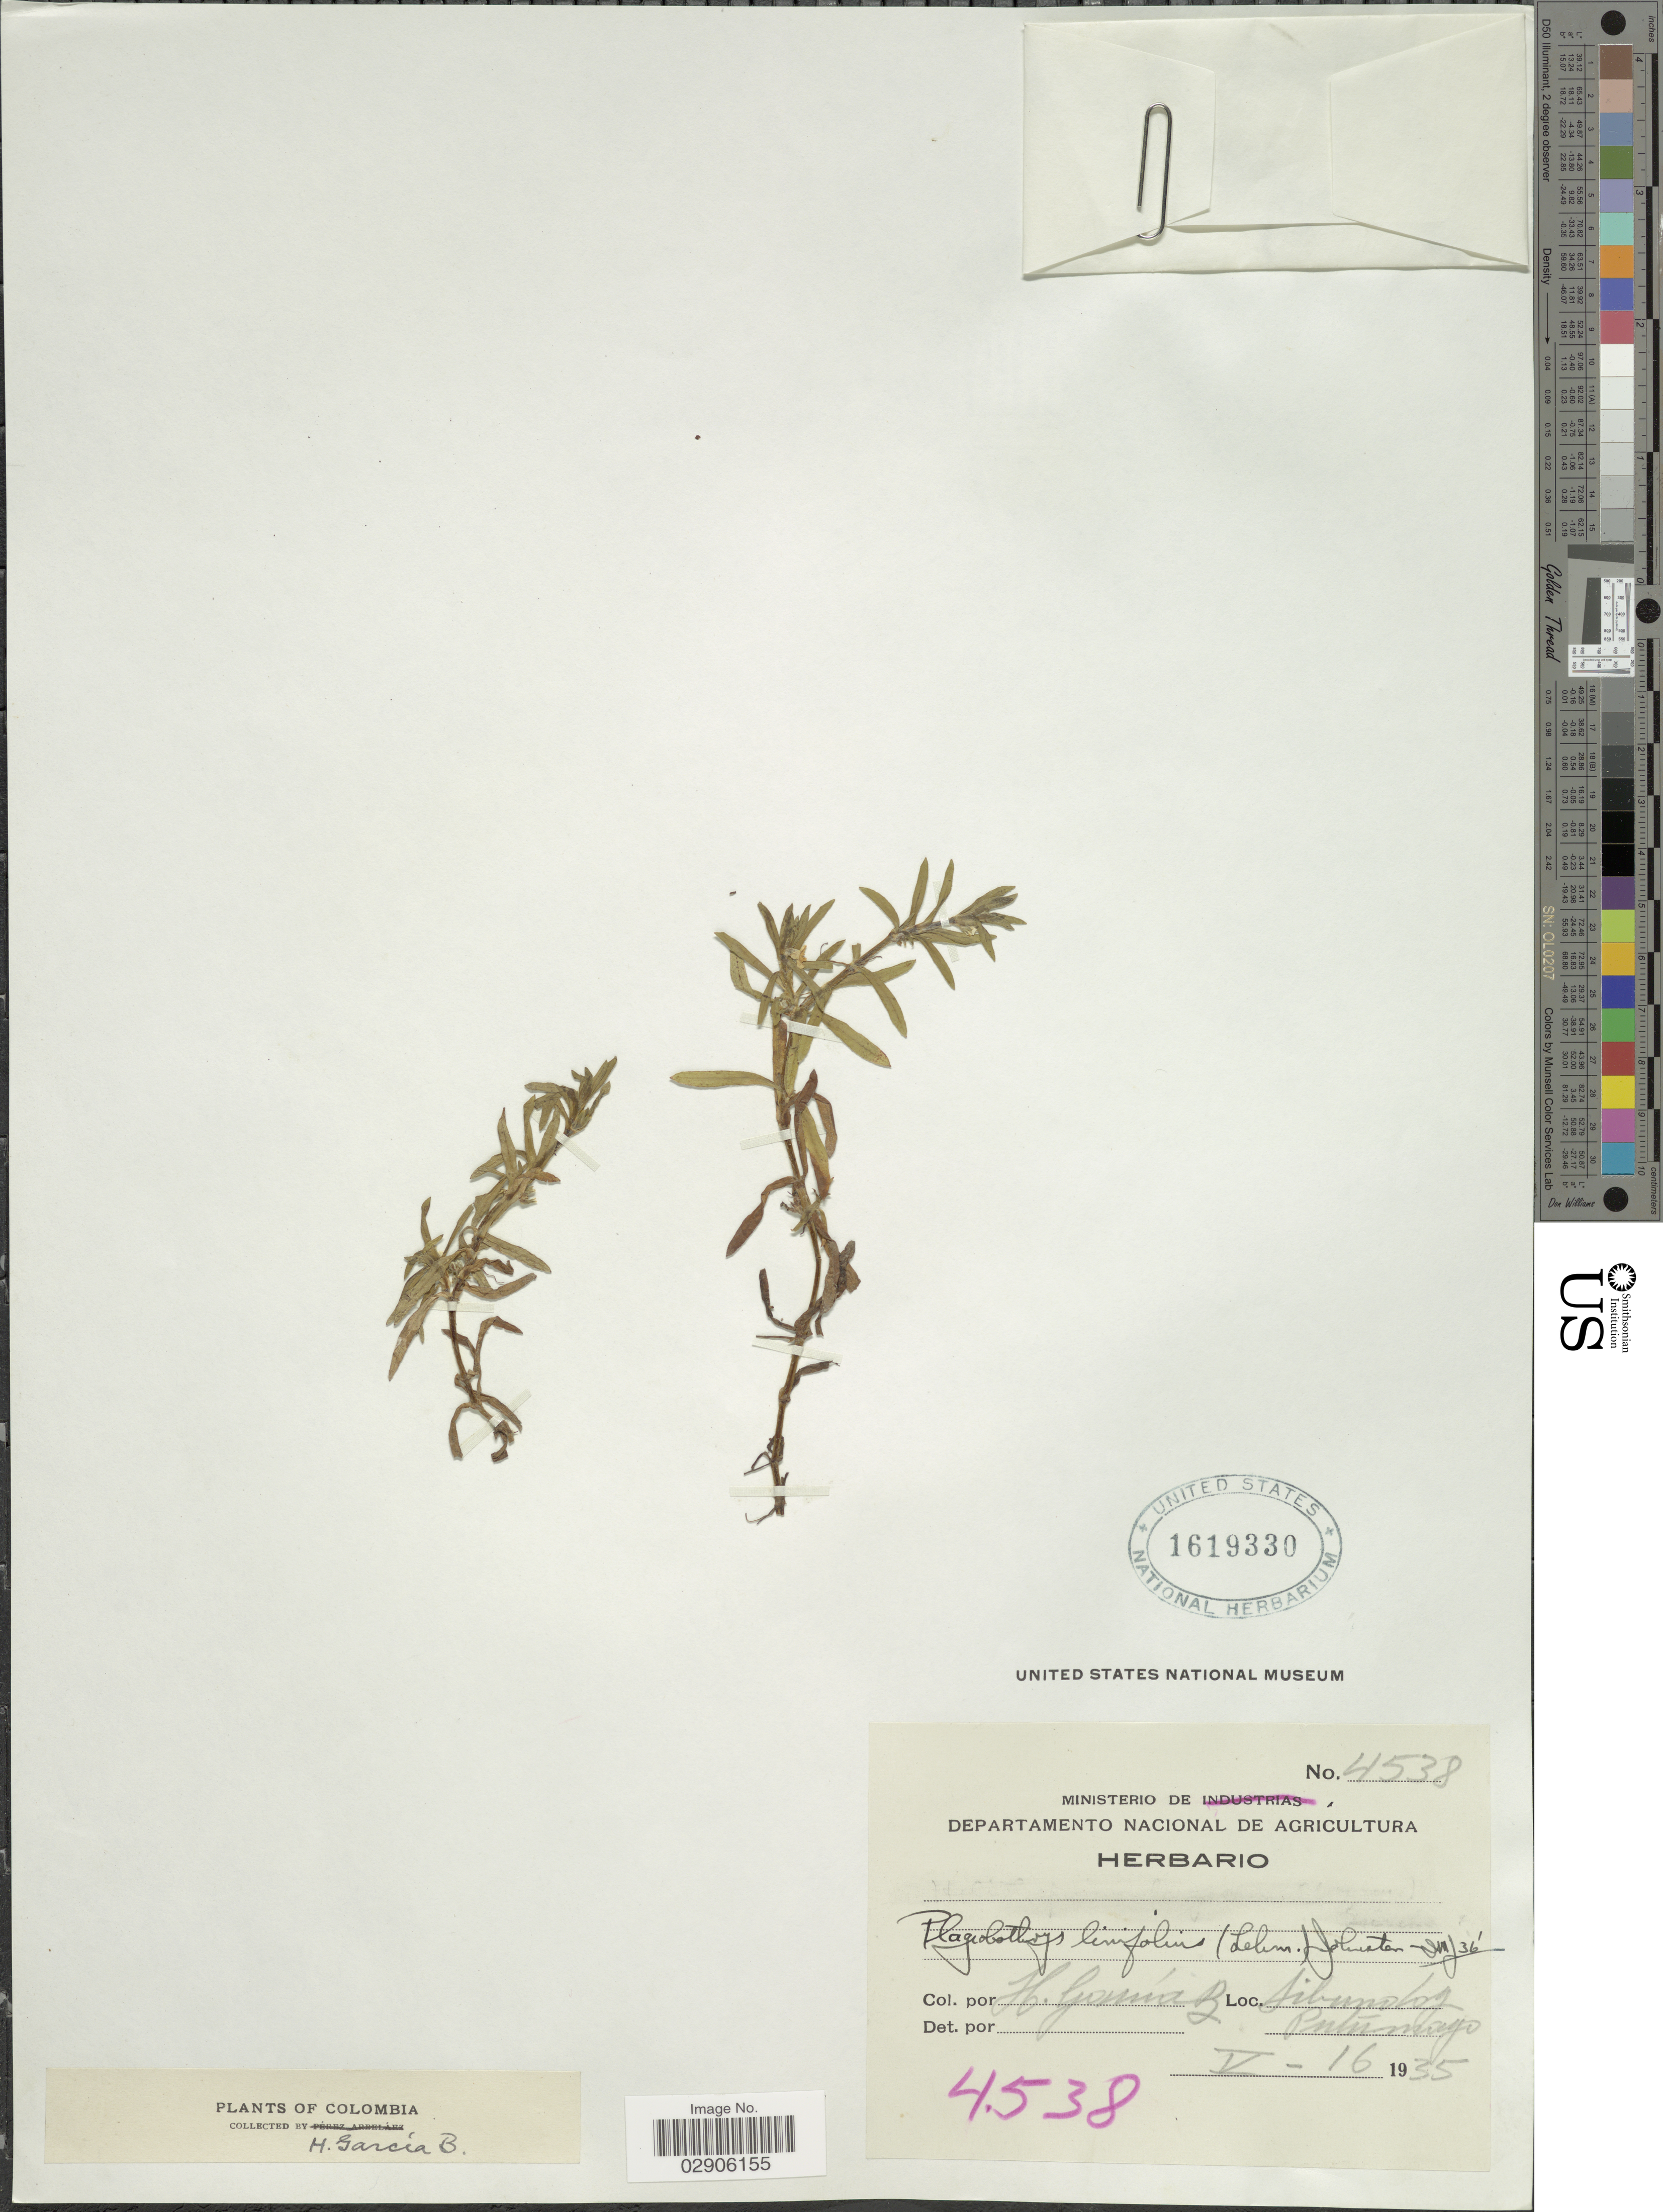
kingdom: Plantae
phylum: Tracheophyta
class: Magnoliopsida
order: Boraginales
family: Boraginaceae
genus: Plagiobothrys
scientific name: Plagiobothrys linifolius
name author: (Willd. ex Lehm.) I.M. Johnst.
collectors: H. García B.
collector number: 4538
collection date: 1935-05-16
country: Colombia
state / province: Putumayo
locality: Sibundoy, Putumayo.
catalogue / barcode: US 1619330